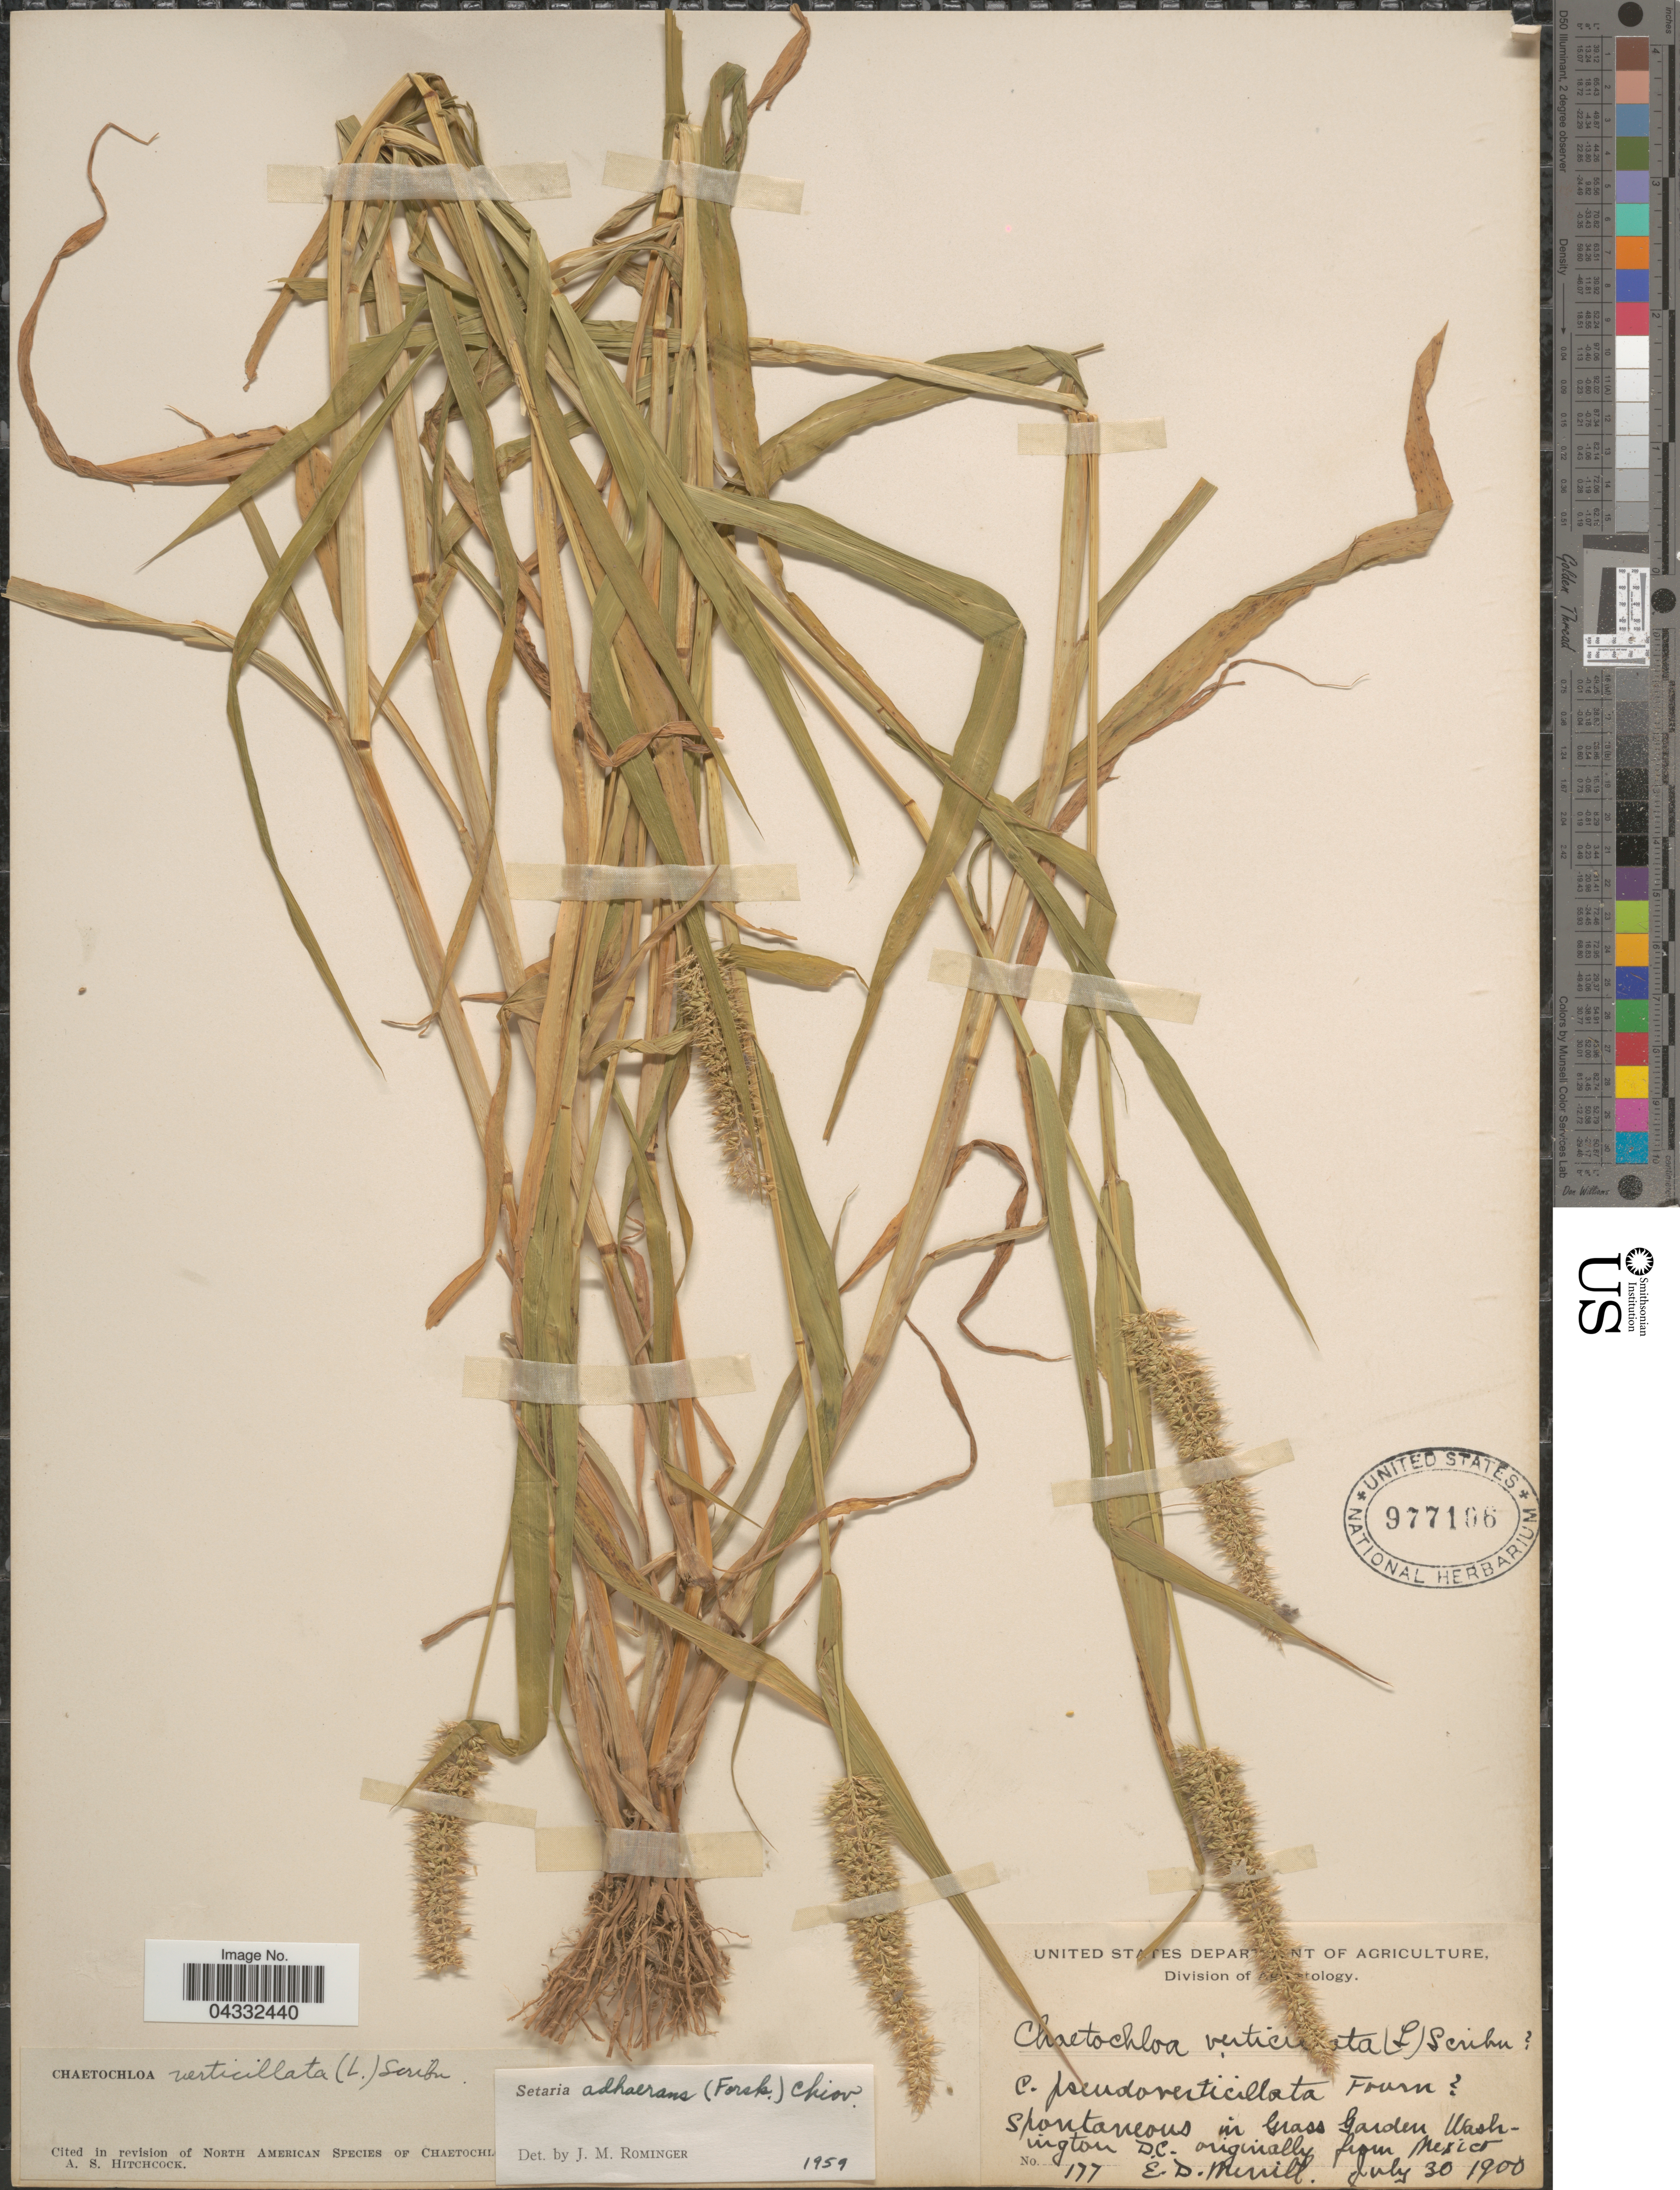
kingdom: Plantae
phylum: Tracheophyta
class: Liliopsida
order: Poales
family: Poaceae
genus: Setaria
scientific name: Setaria adhaerens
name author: (Forssk.) Chiov.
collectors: E. D. Merrill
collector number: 177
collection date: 1900-07-30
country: United States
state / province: District of Columbia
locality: In Grass Garden Washington D.C.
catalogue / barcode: US 977106